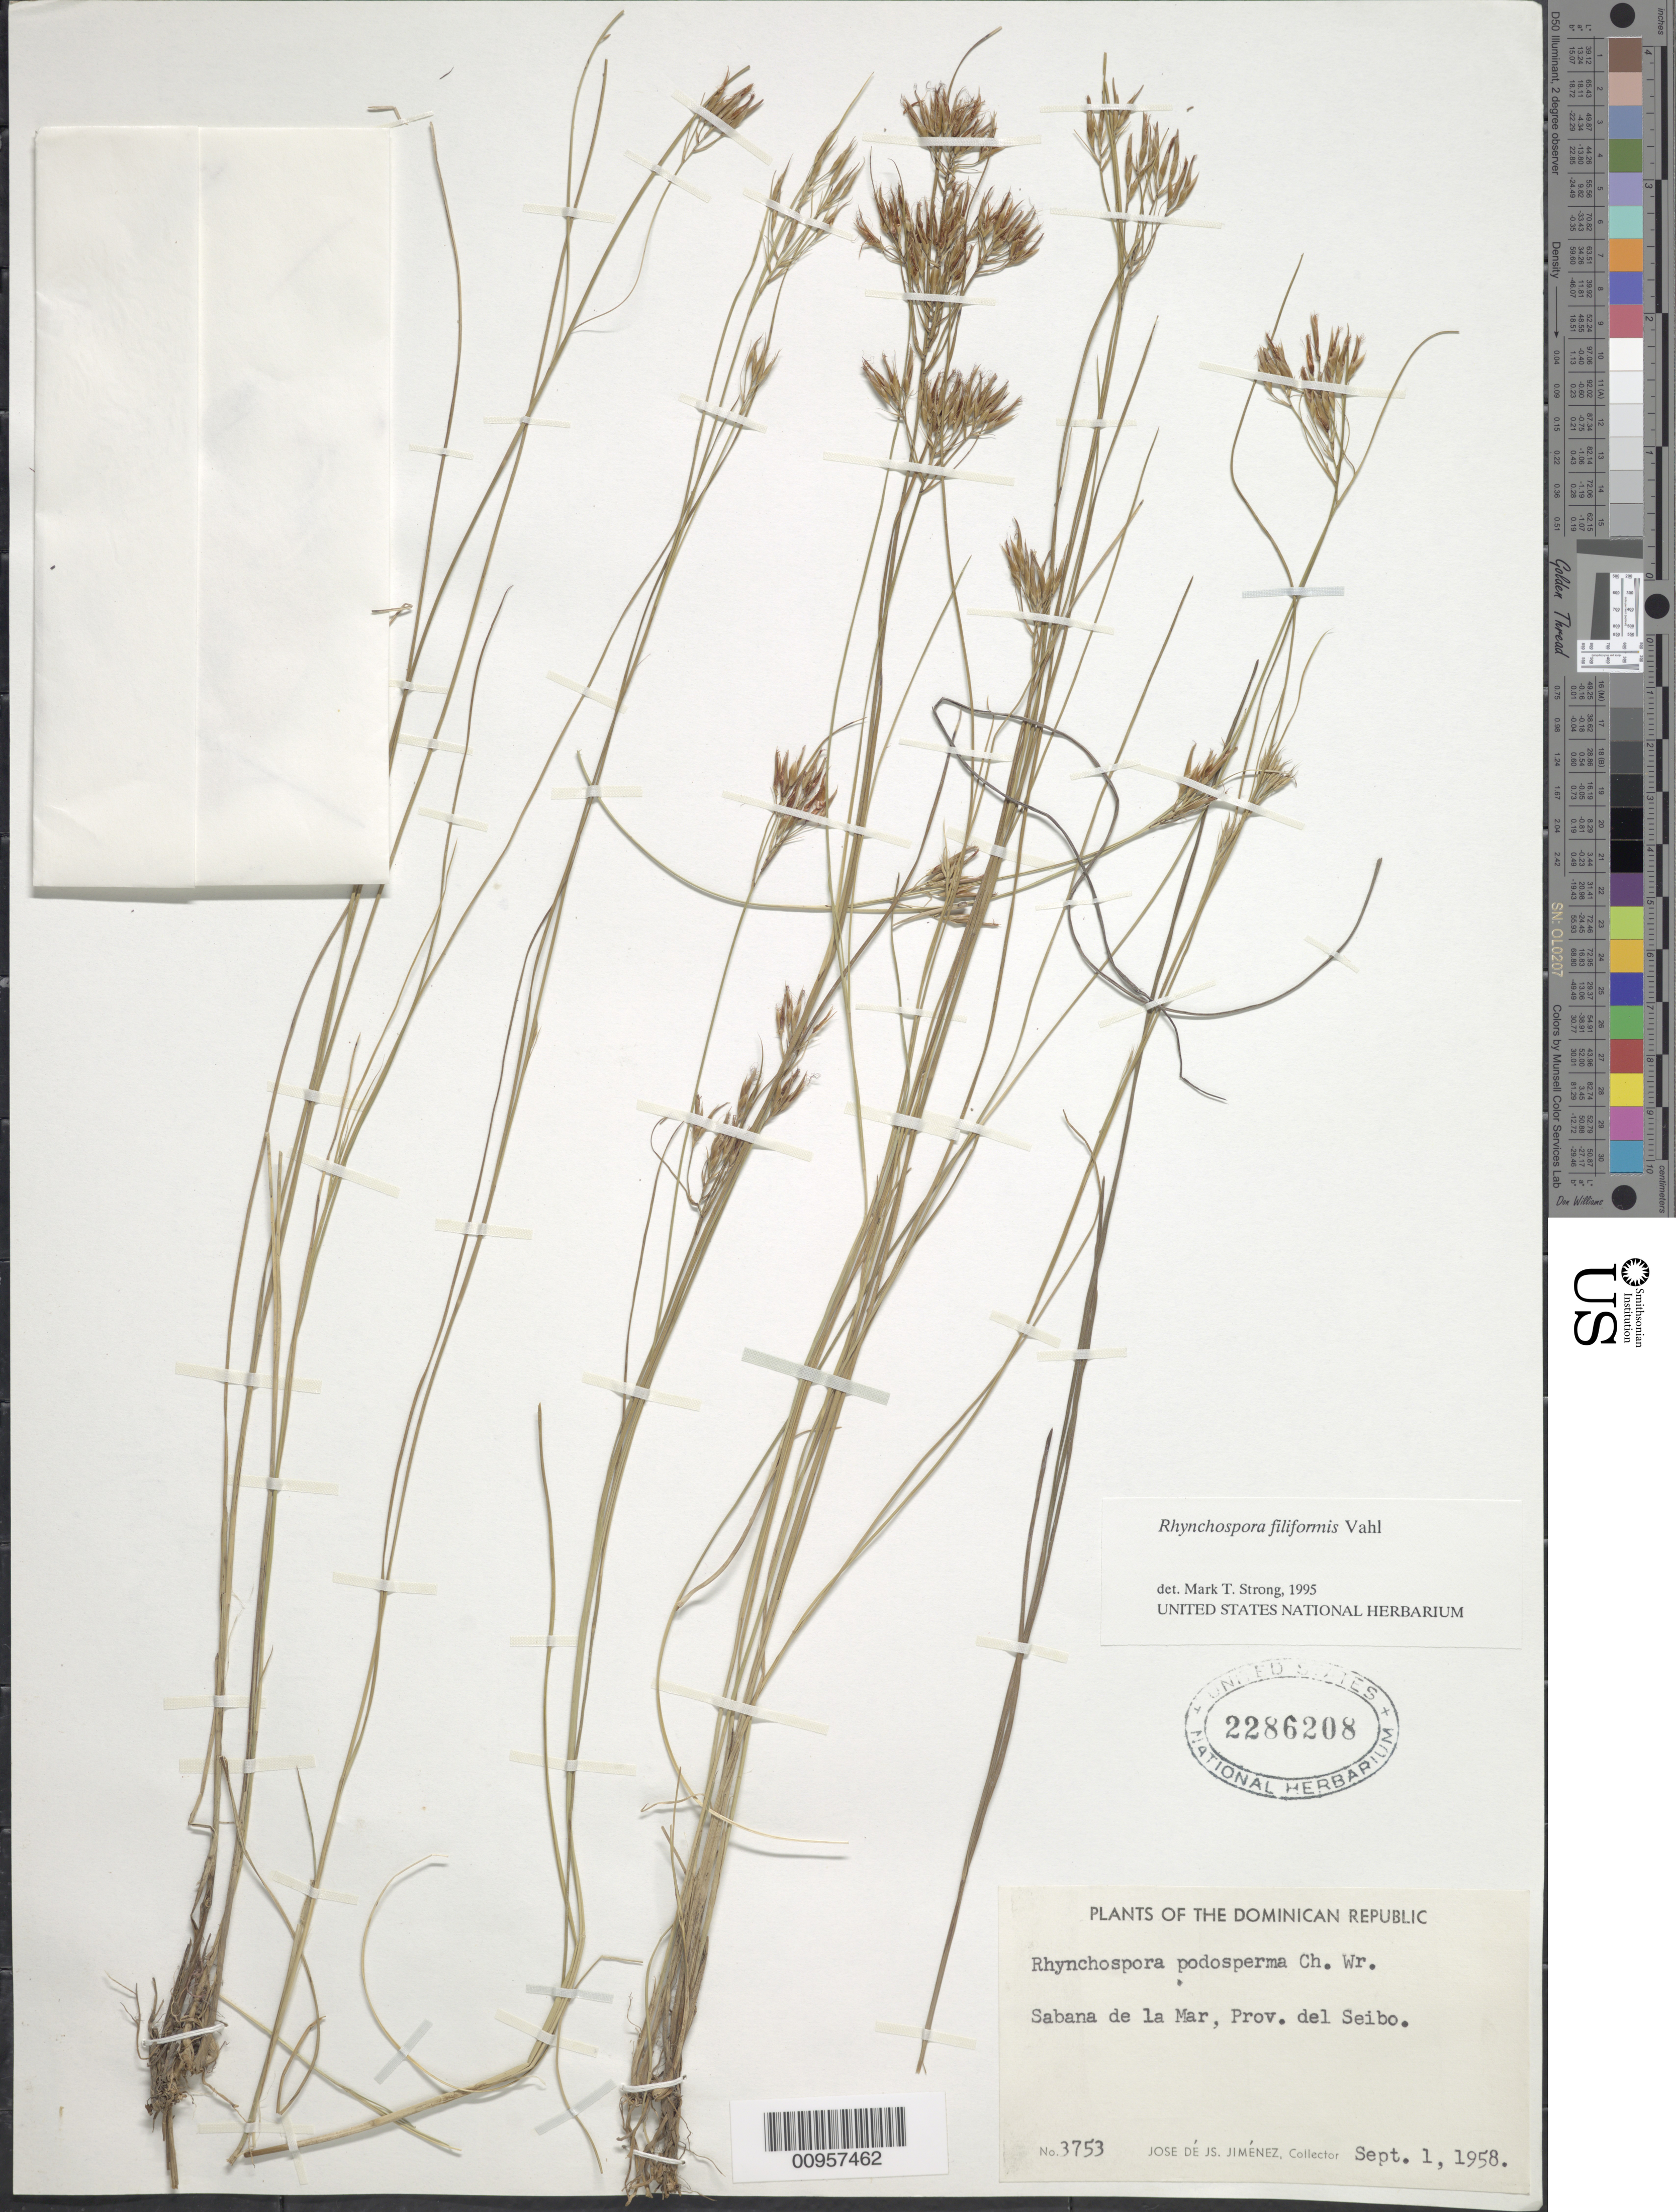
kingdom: Plantae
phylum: Tracheophyta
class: Liliopsida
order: Poales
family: Cyperaceae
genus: Rhynchospora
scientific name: Rhynchospora filiformis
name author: Vahl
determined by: Strong, M. T., (US), Smithsonian Institution - National Museum of Natural History (UNITED STATES)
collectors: J. J. Jiménez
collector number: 3753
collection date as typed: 01 Sep 1958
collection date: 1958-09-01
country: Dominican Republic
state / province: El Seibo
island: Hispaniola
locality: Sabana de la Mar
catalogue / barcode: US 2286208